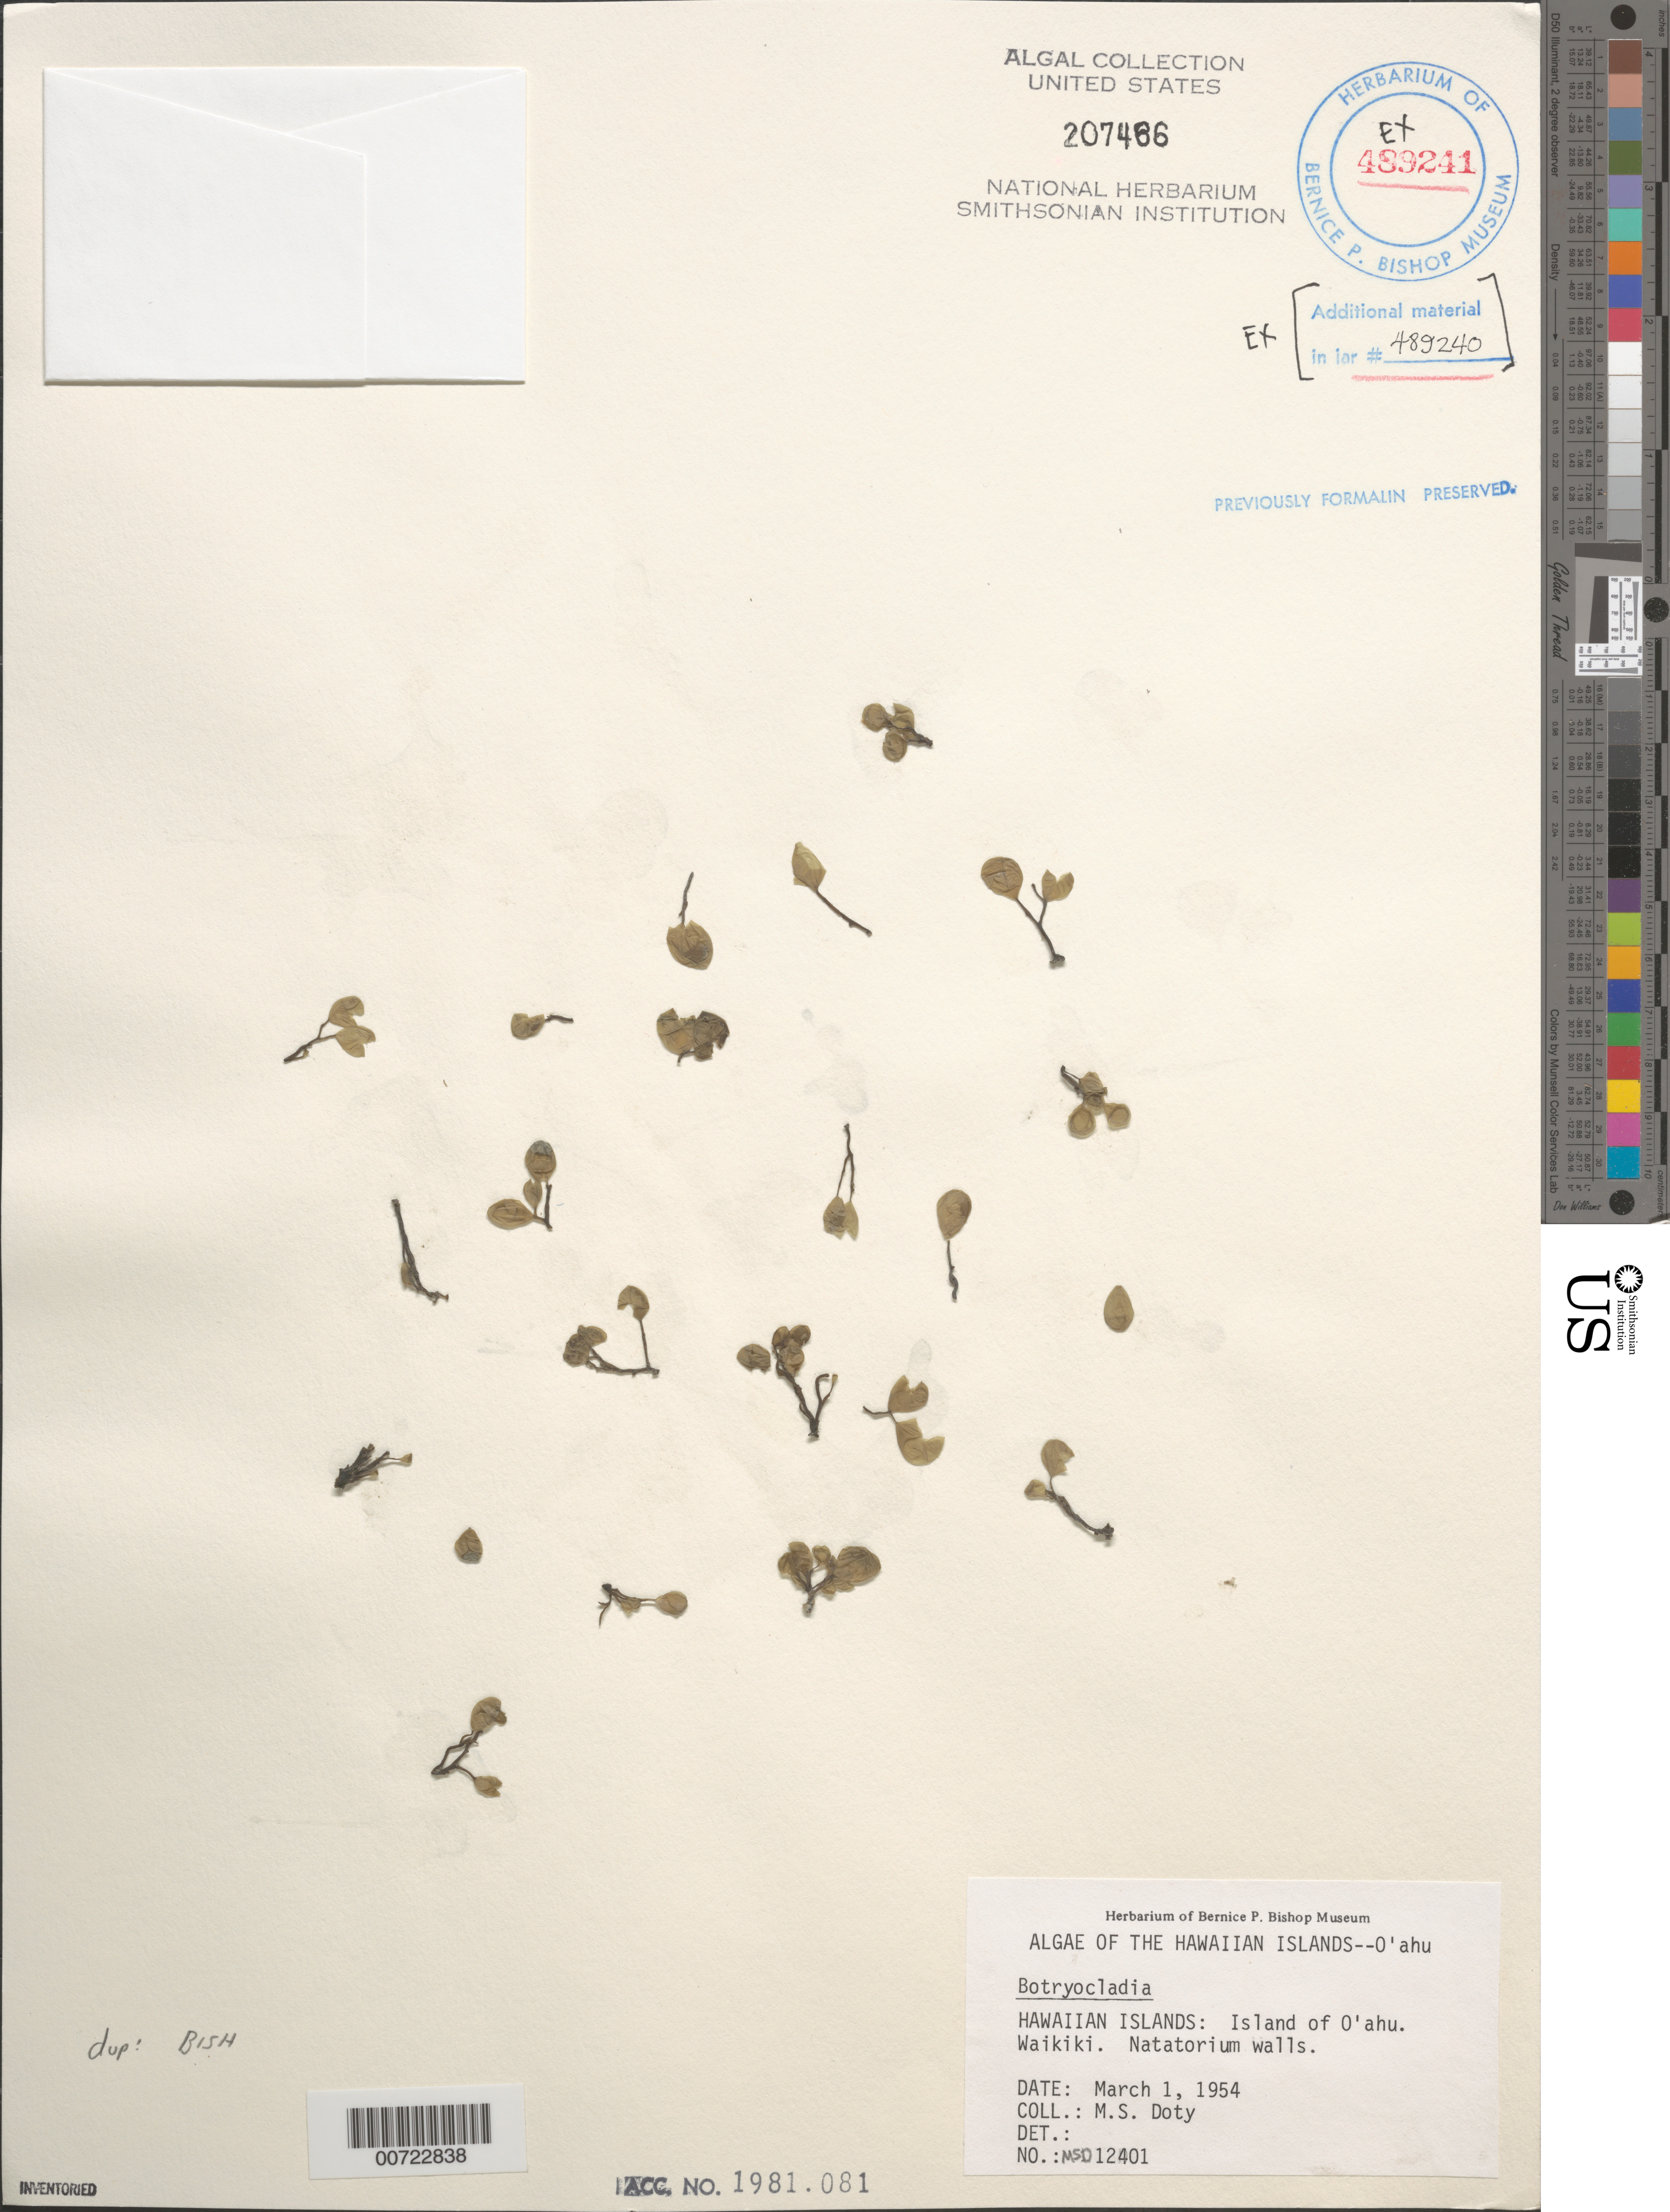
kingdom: Plantae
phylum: Rhodophyta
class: Florideophyceae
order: Rhodymeniales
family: Rhodymeniaceae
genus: Botryocladia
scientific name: Botryocladia sp.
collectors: M. S. Doty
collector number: MSD 12401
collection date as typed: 01 Mar 1954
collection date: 1954-03-01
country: United States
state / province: Hawaii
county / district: Honolulu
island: Oahu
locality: Waikiki, Natatorium walls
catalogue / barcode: US 207486